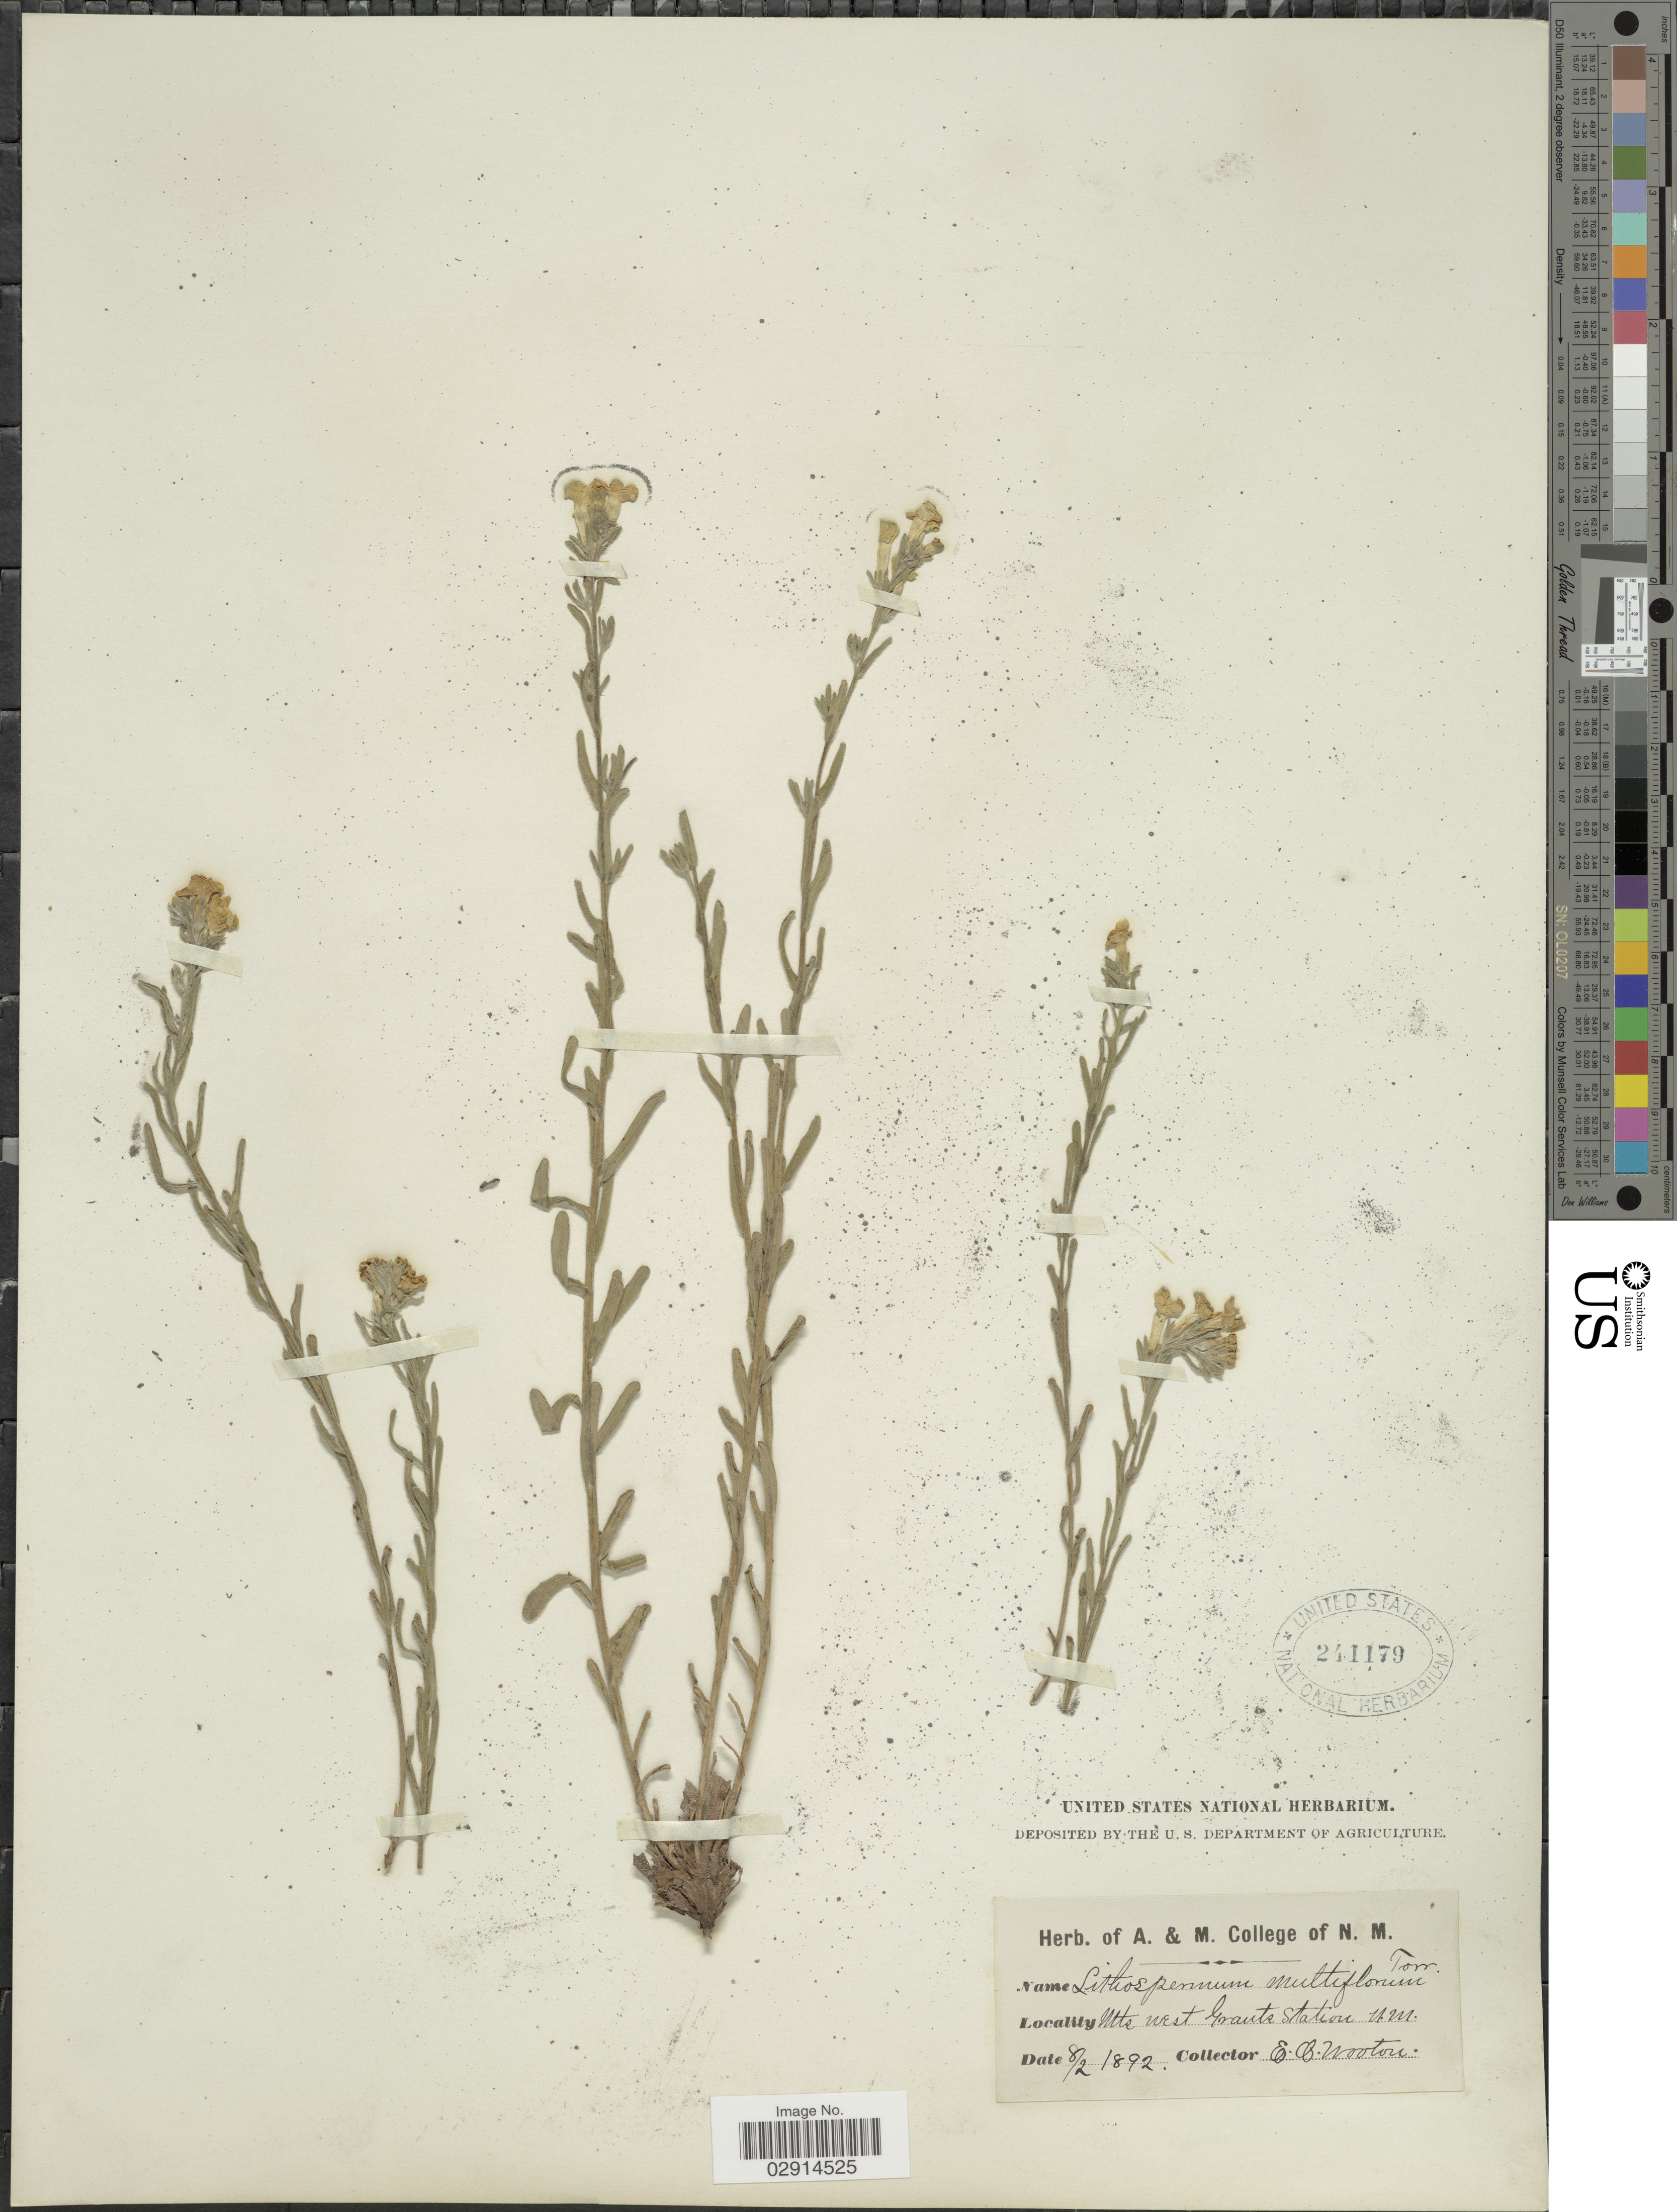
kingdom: Plantae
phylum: Tracheophyta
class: Magnoliopsida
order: Boraginales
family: Boraginaceae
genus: Lithospermum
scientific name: Lithospermum multiflorum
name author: Torr. ex A. Gray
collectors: E. O. Wooton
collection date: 1892-08-02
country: United States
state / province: New Mexico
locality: Mts west Grants Station N.M.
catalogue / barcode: US 241179